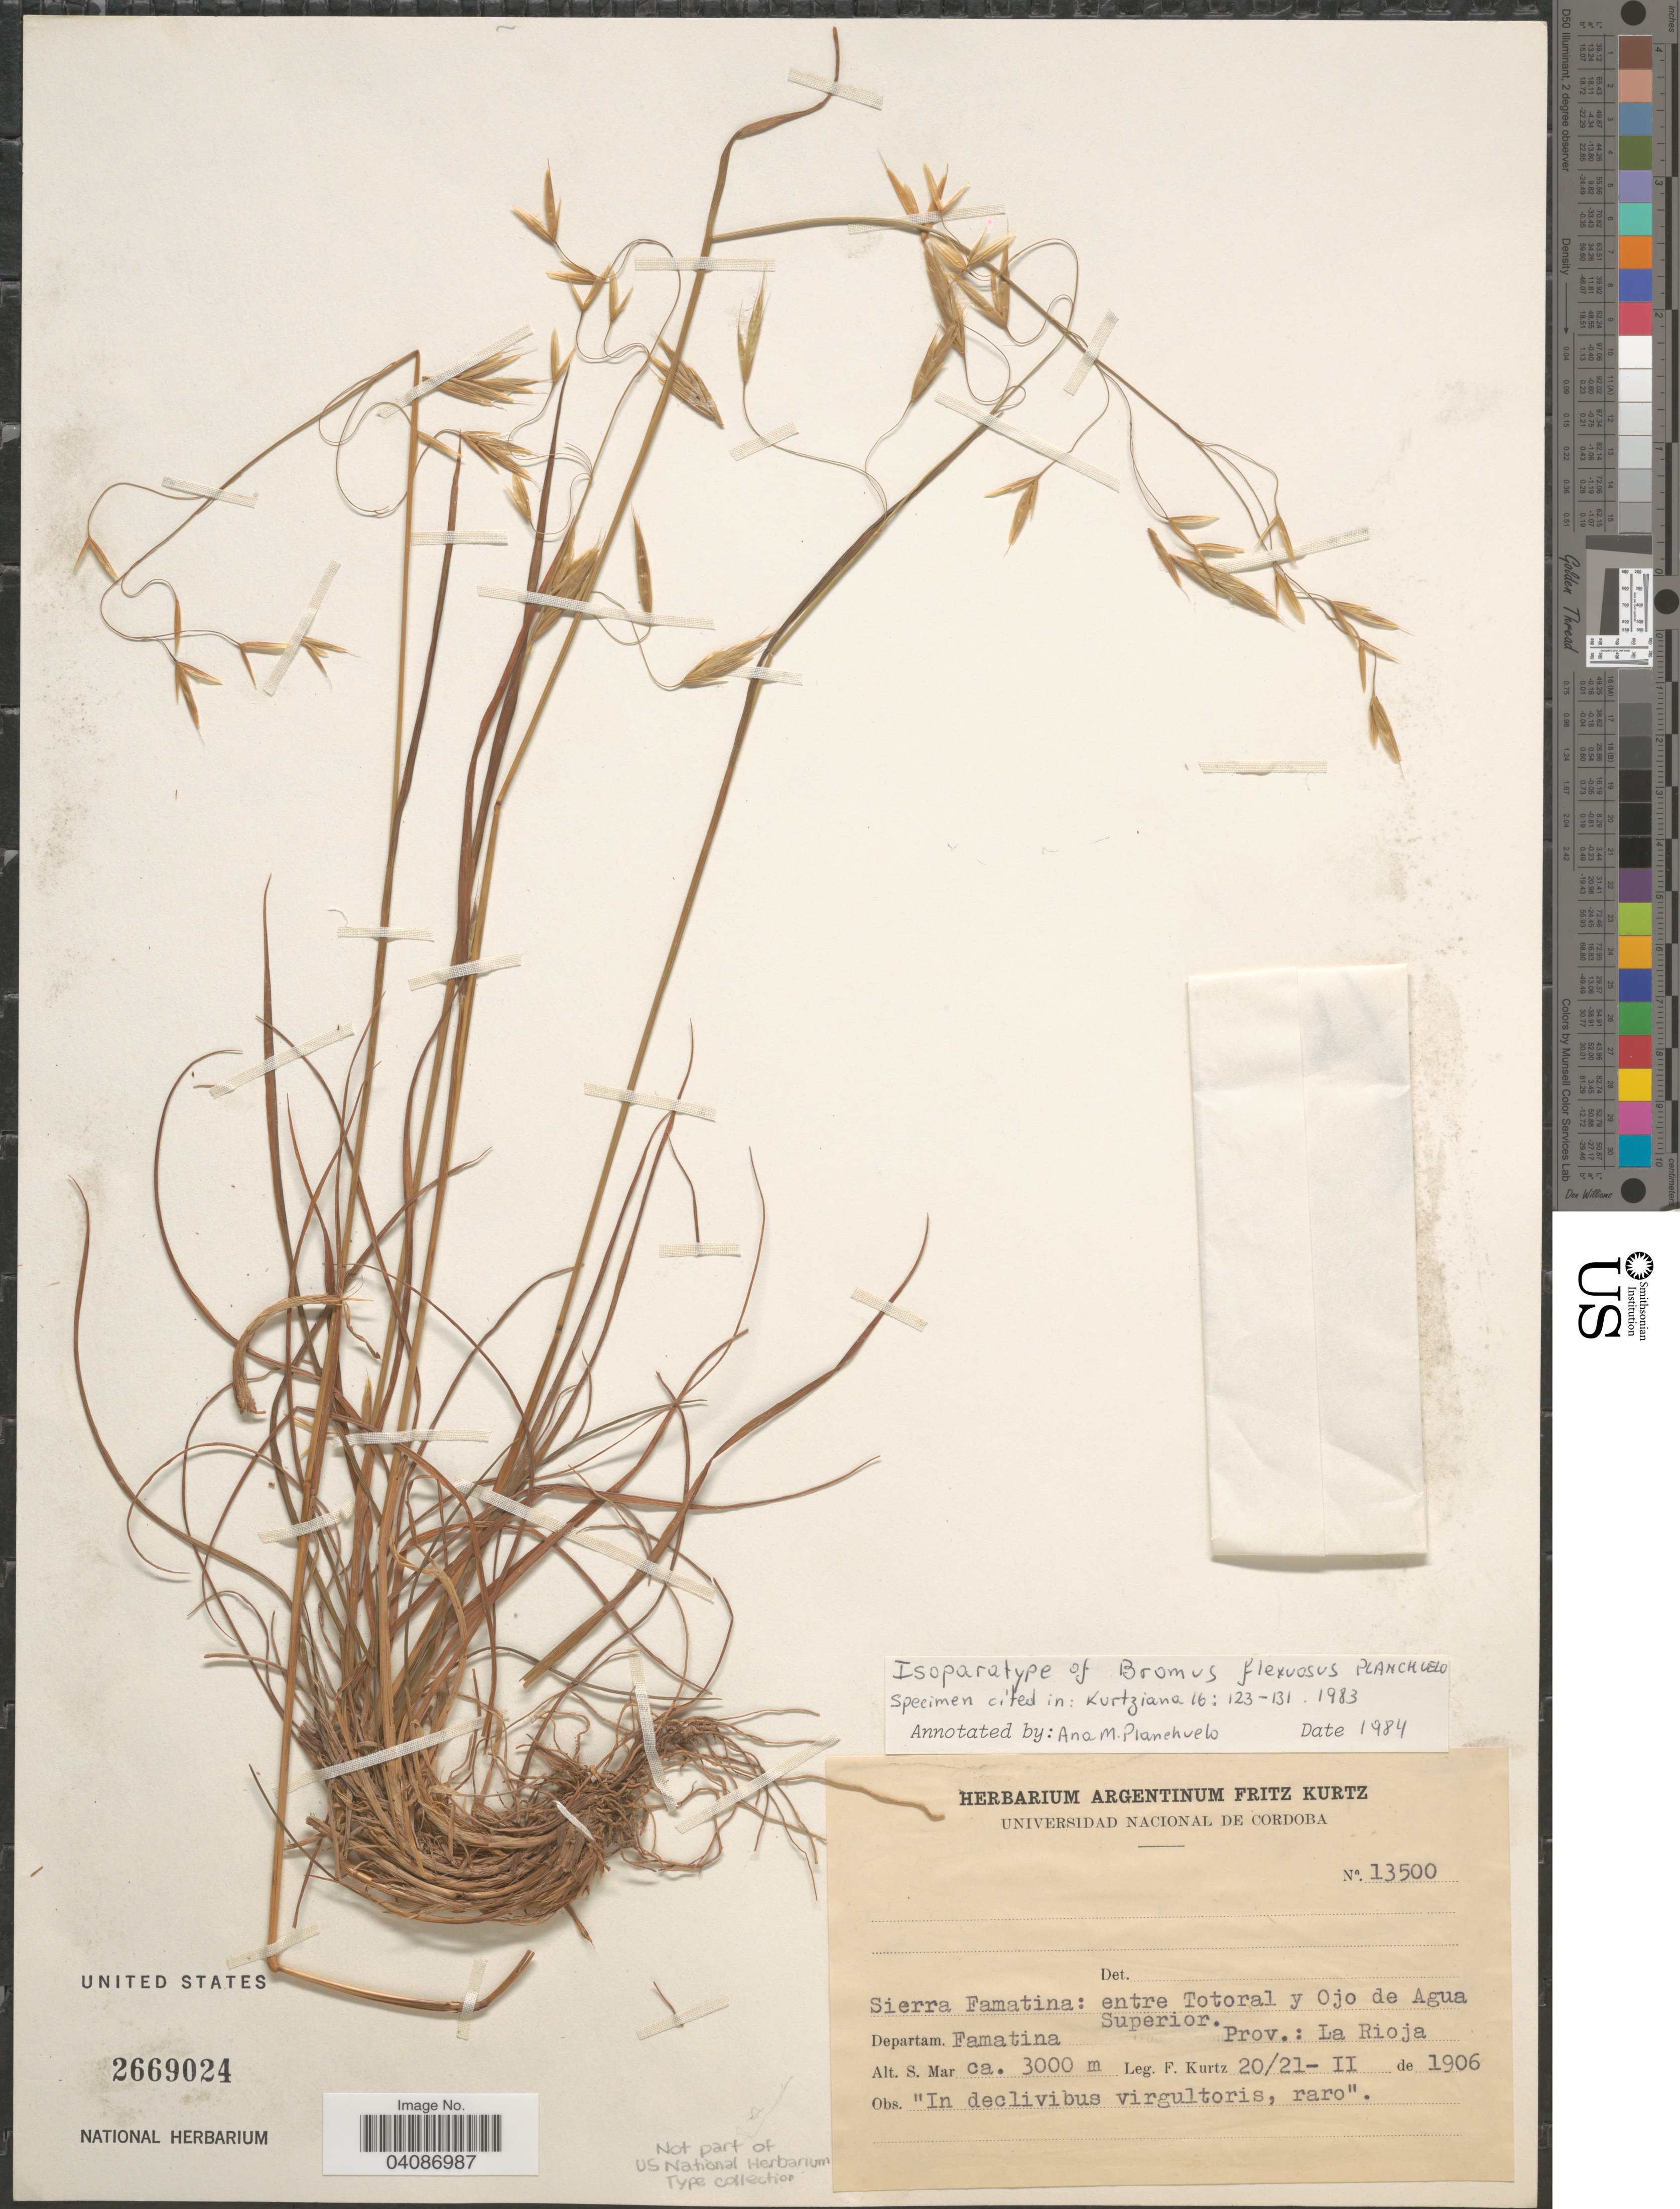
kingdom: Plantae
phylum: Tracheophyta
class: Liliopsida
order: Poales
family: Poaceae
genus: Bromus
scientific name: Bromus flexuosus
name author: Planchuelo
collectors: F. Kurtz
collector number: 13500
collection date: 1906-02-20/1906-02-21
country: Argentina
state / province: La Rioja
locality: Sierra Famatina: entre Totoral y Ojo de Agua Superior. Departam. Famatina.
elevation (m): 3000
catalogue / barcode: US 2669024